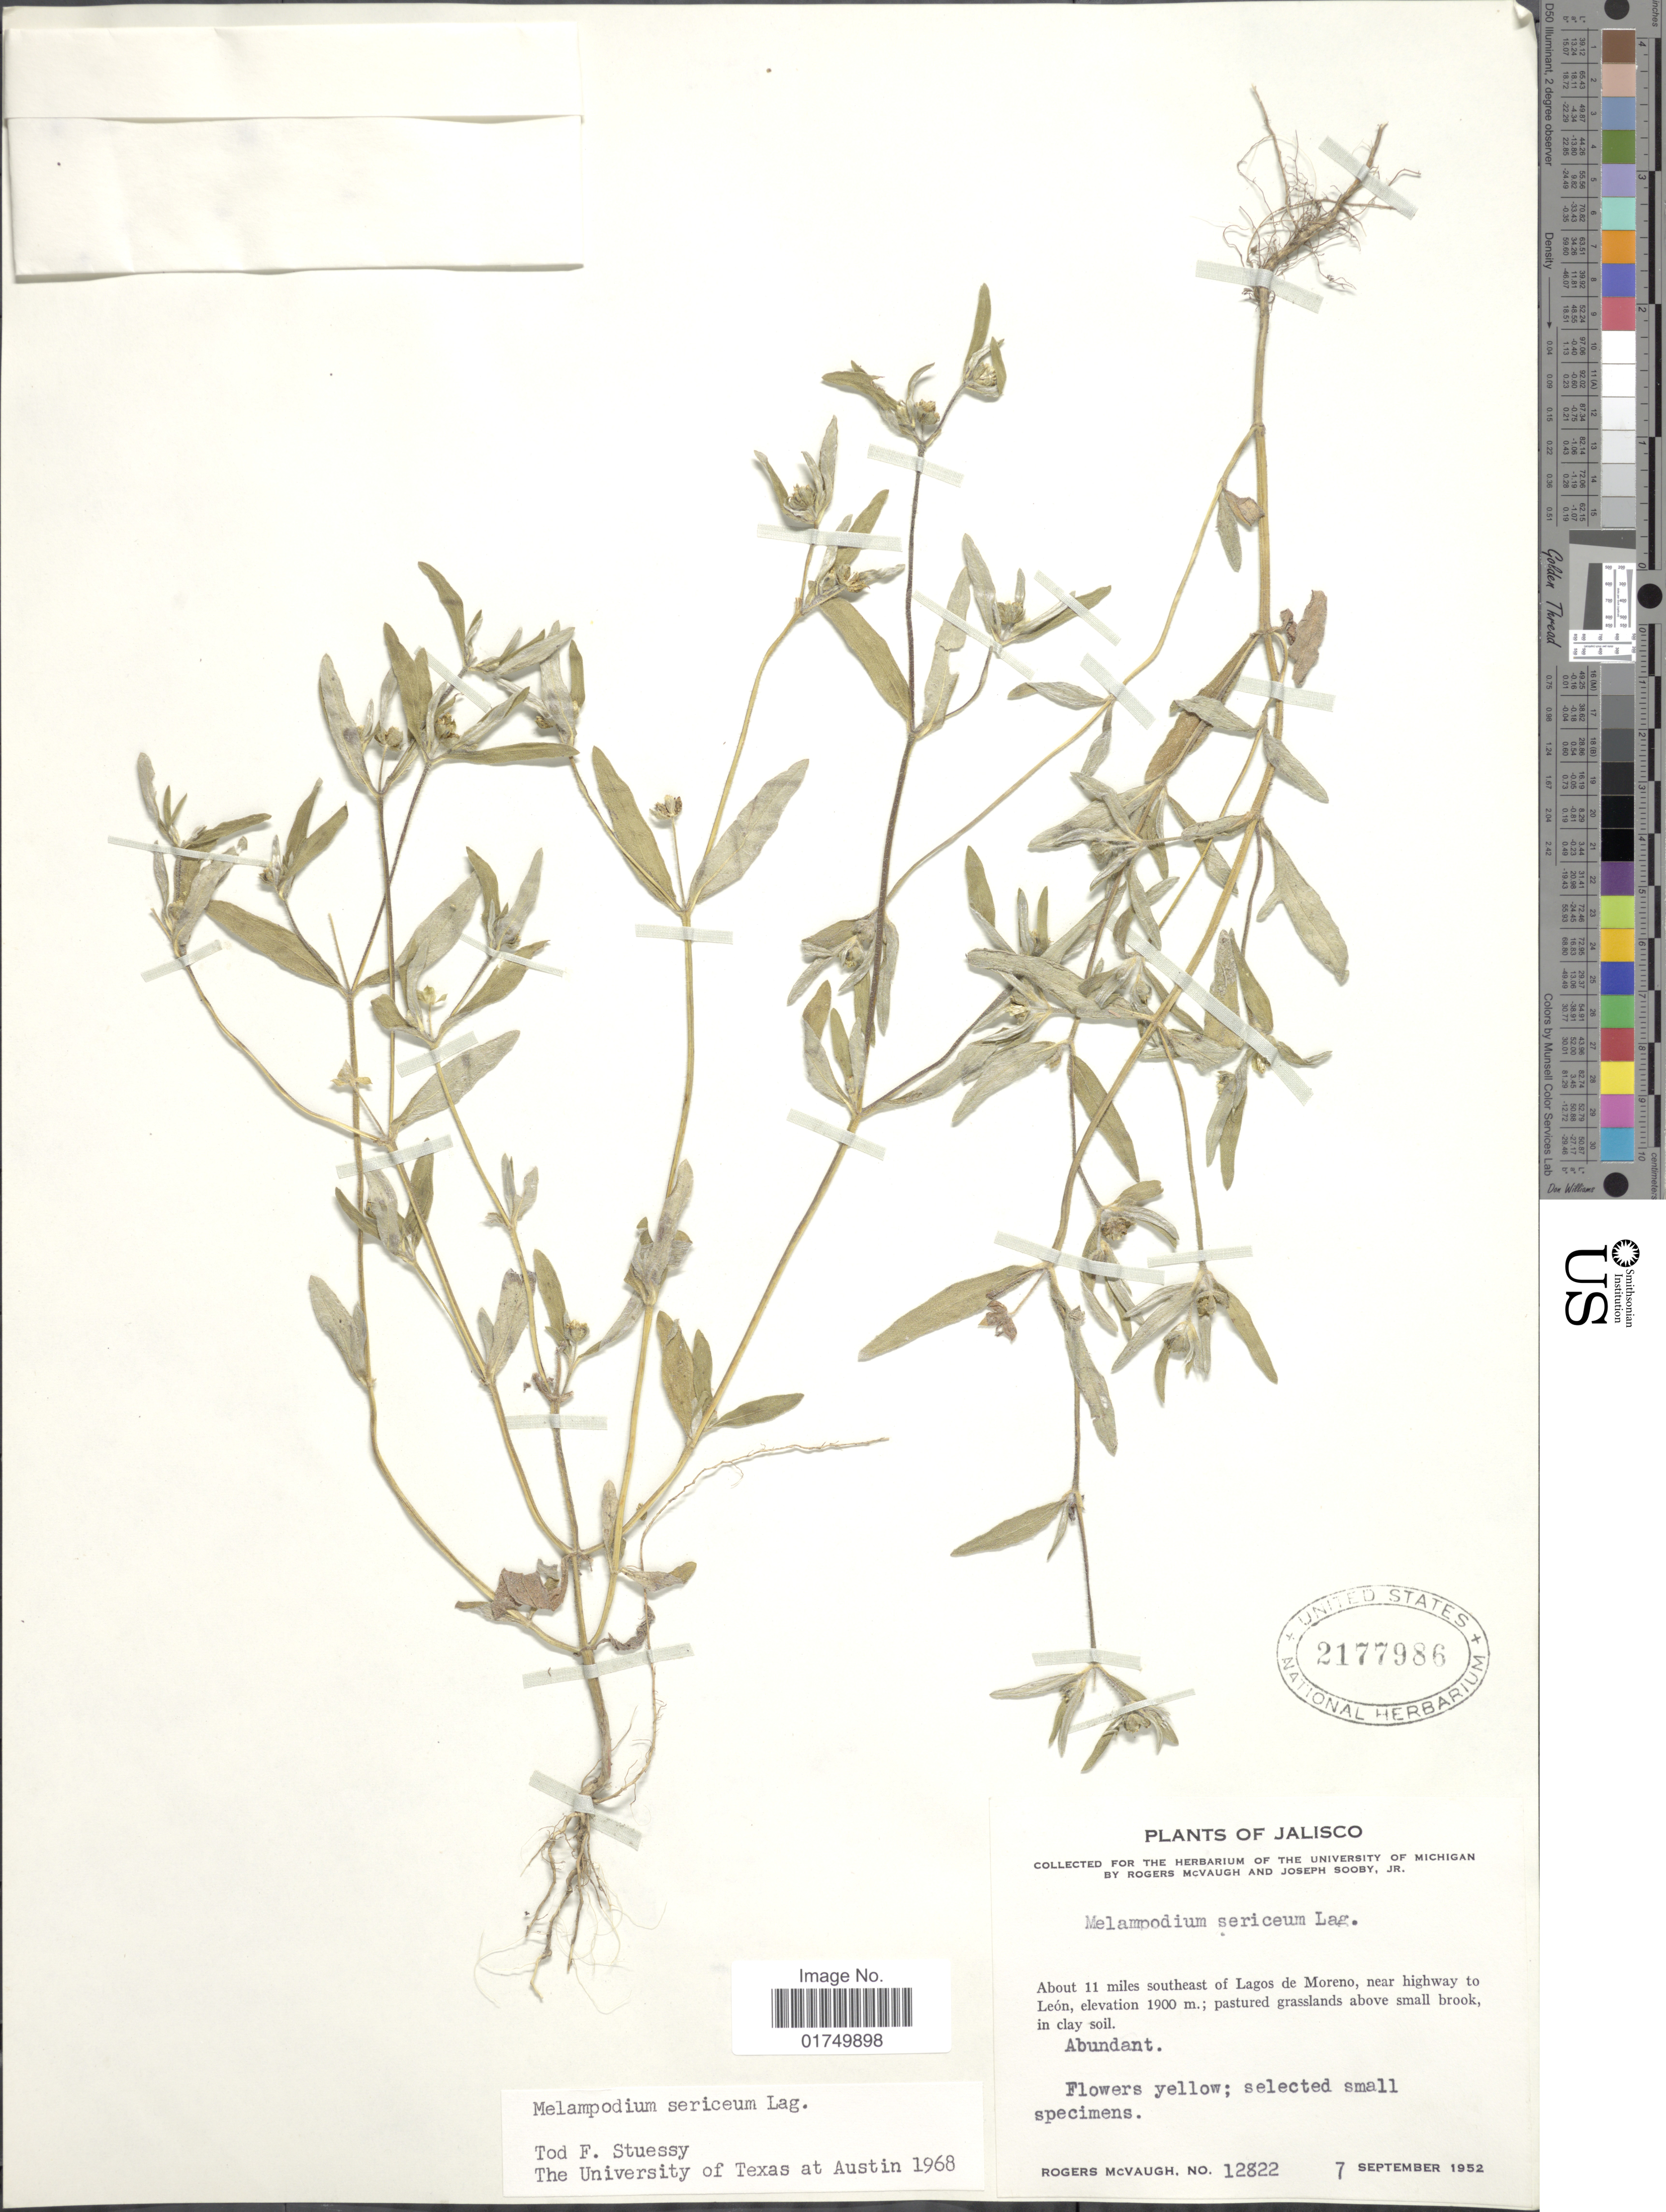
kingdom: Plantae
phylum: Tracheophyta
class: Magnoliopsida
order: Asterales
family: Asteraceae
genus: Melampodium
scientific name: Melampodium sericeum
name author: Kunth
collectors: R. McVaugh & J. Sooby Jr.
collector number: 12822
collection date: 1952-09-07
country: Mexico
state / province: Jalisco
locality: About 11 miles southeast of Lagos de Moreno, near highway to León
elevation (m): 1900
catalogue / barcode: US 2177986